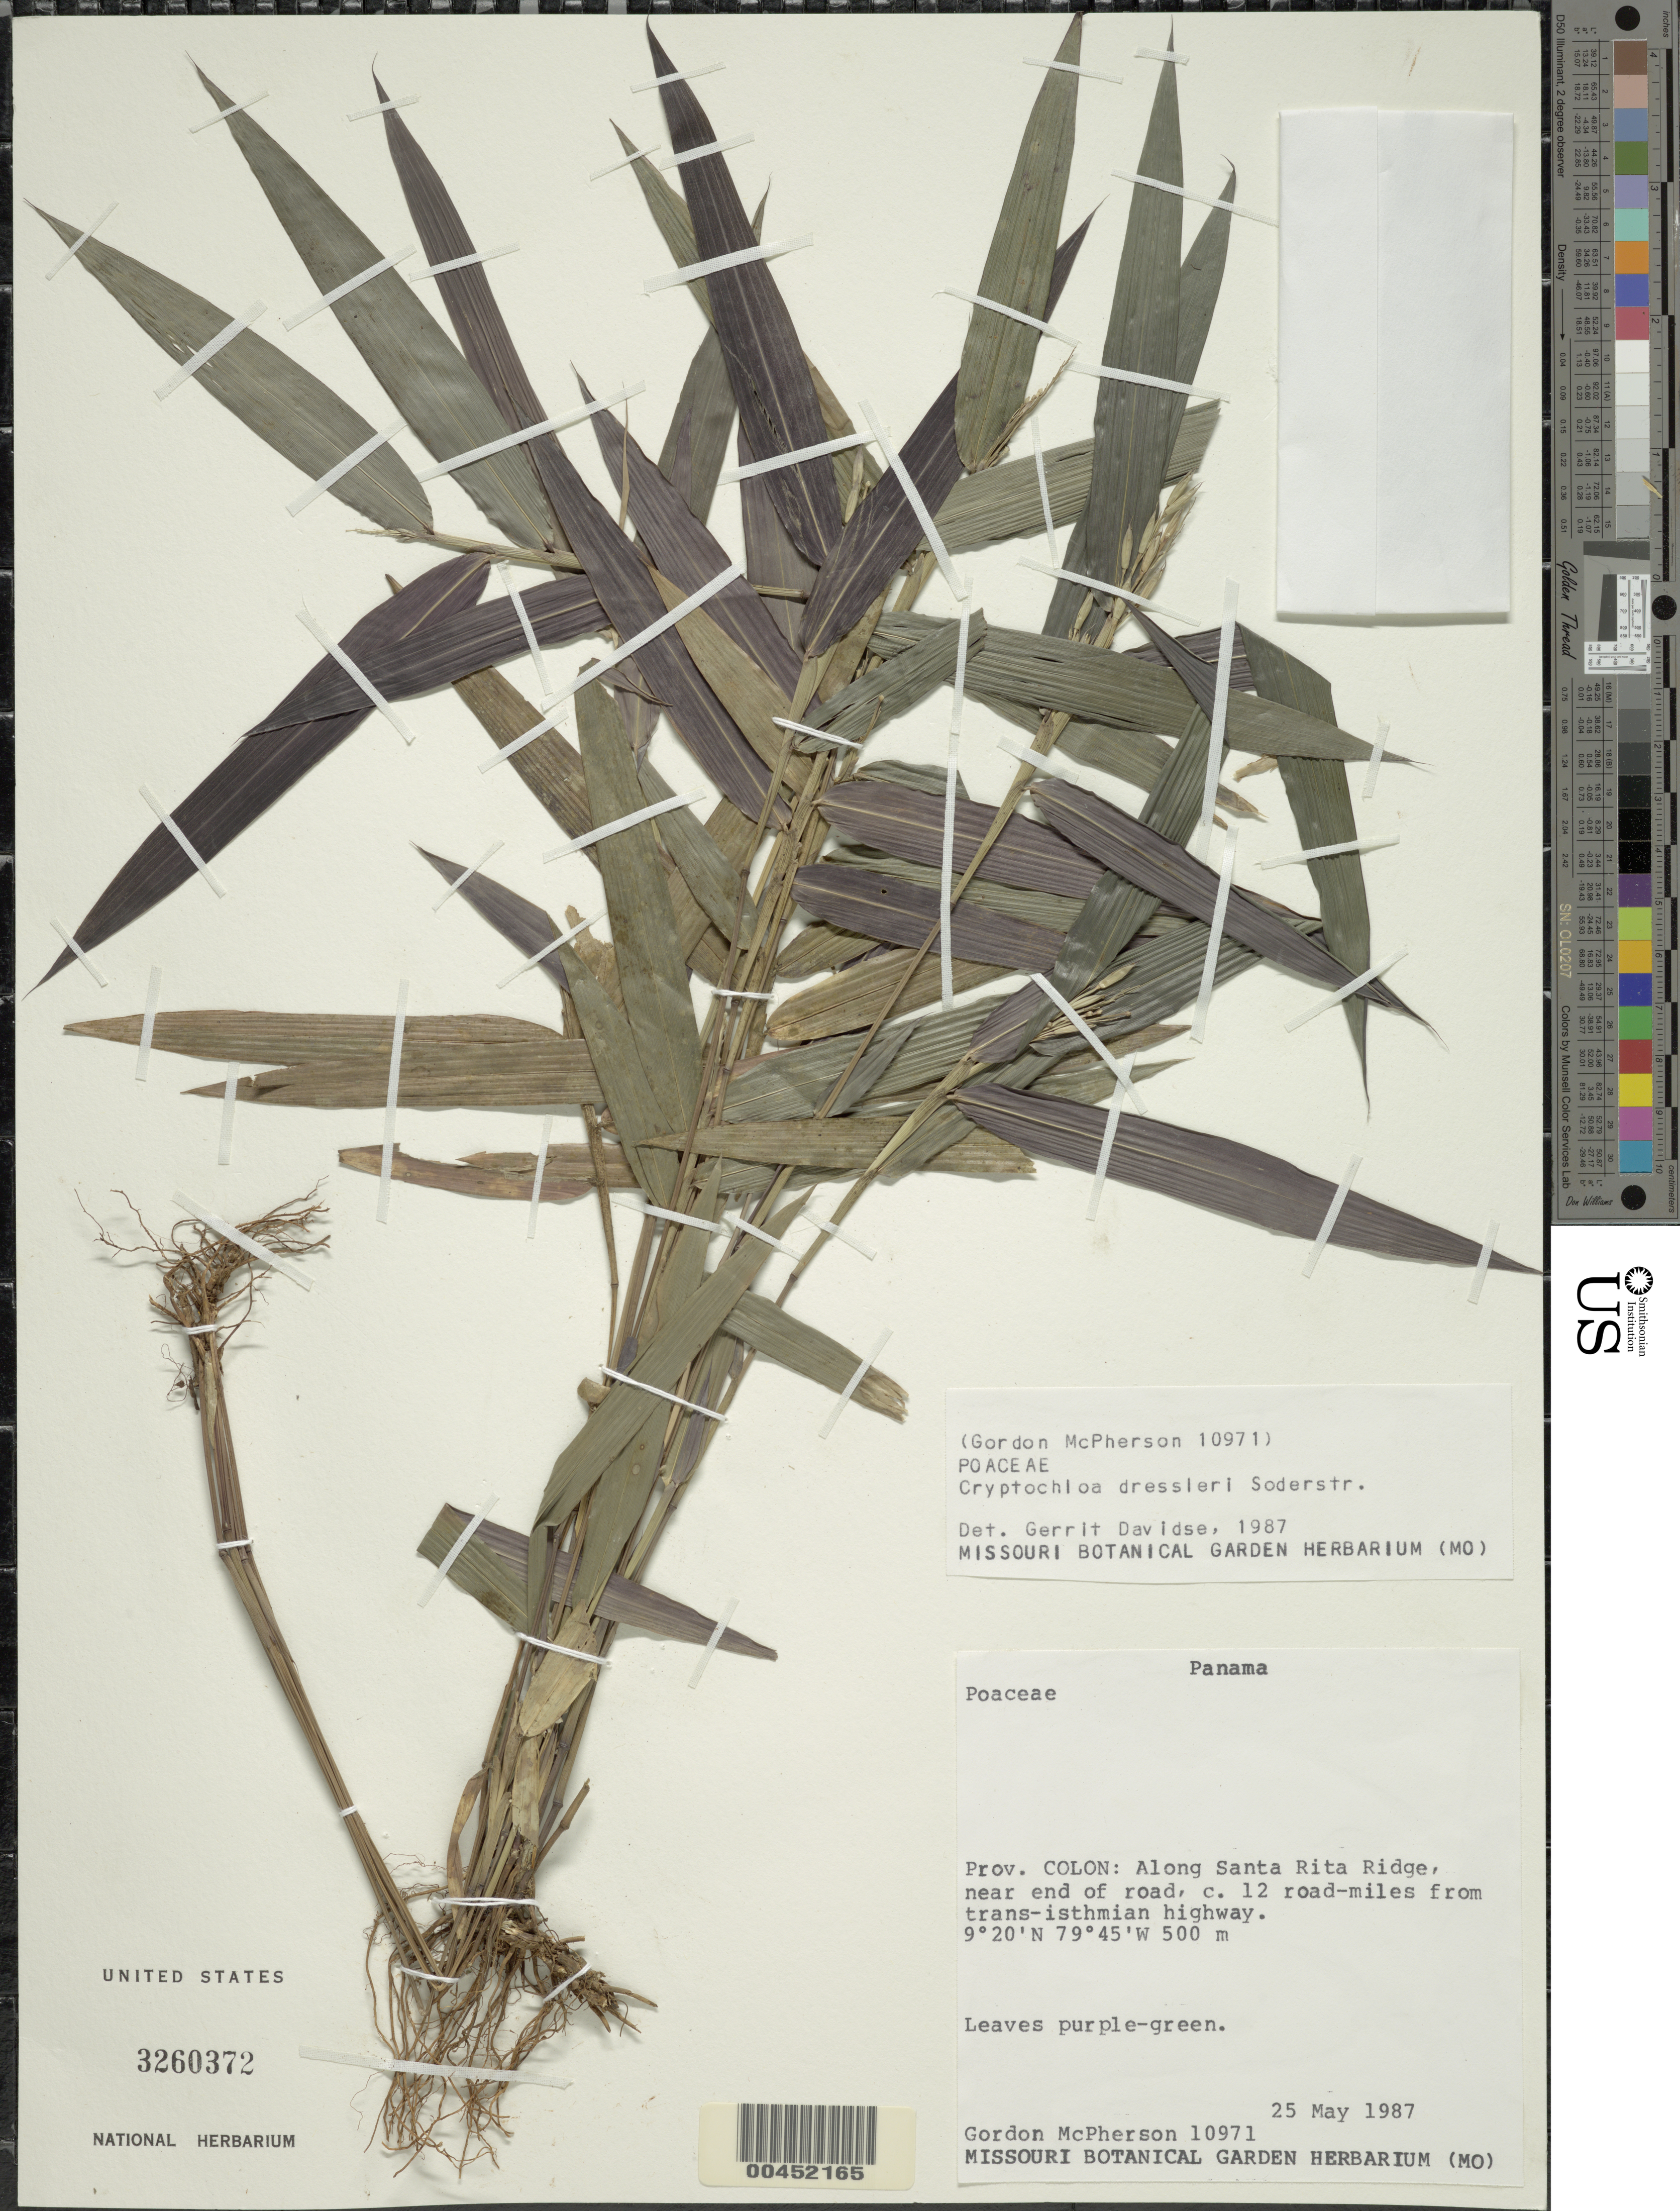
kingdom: Plantae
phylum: Tracheophyta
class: Liliopsida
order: Poales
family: Poaceae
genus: Cryptochloa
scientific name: Cryptochloa dressleri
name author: Soderstr.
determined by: Davidse, Gerrit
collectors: G. D. McPherson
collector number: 10971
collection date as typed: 25 May 1987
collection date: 1987-05-25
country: Panama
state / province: Colón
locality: Along Santa Rita Ridge, ca. 12 road-miles from Trans-Isthmisian Hwy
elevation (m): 500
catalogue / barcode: US 3260372